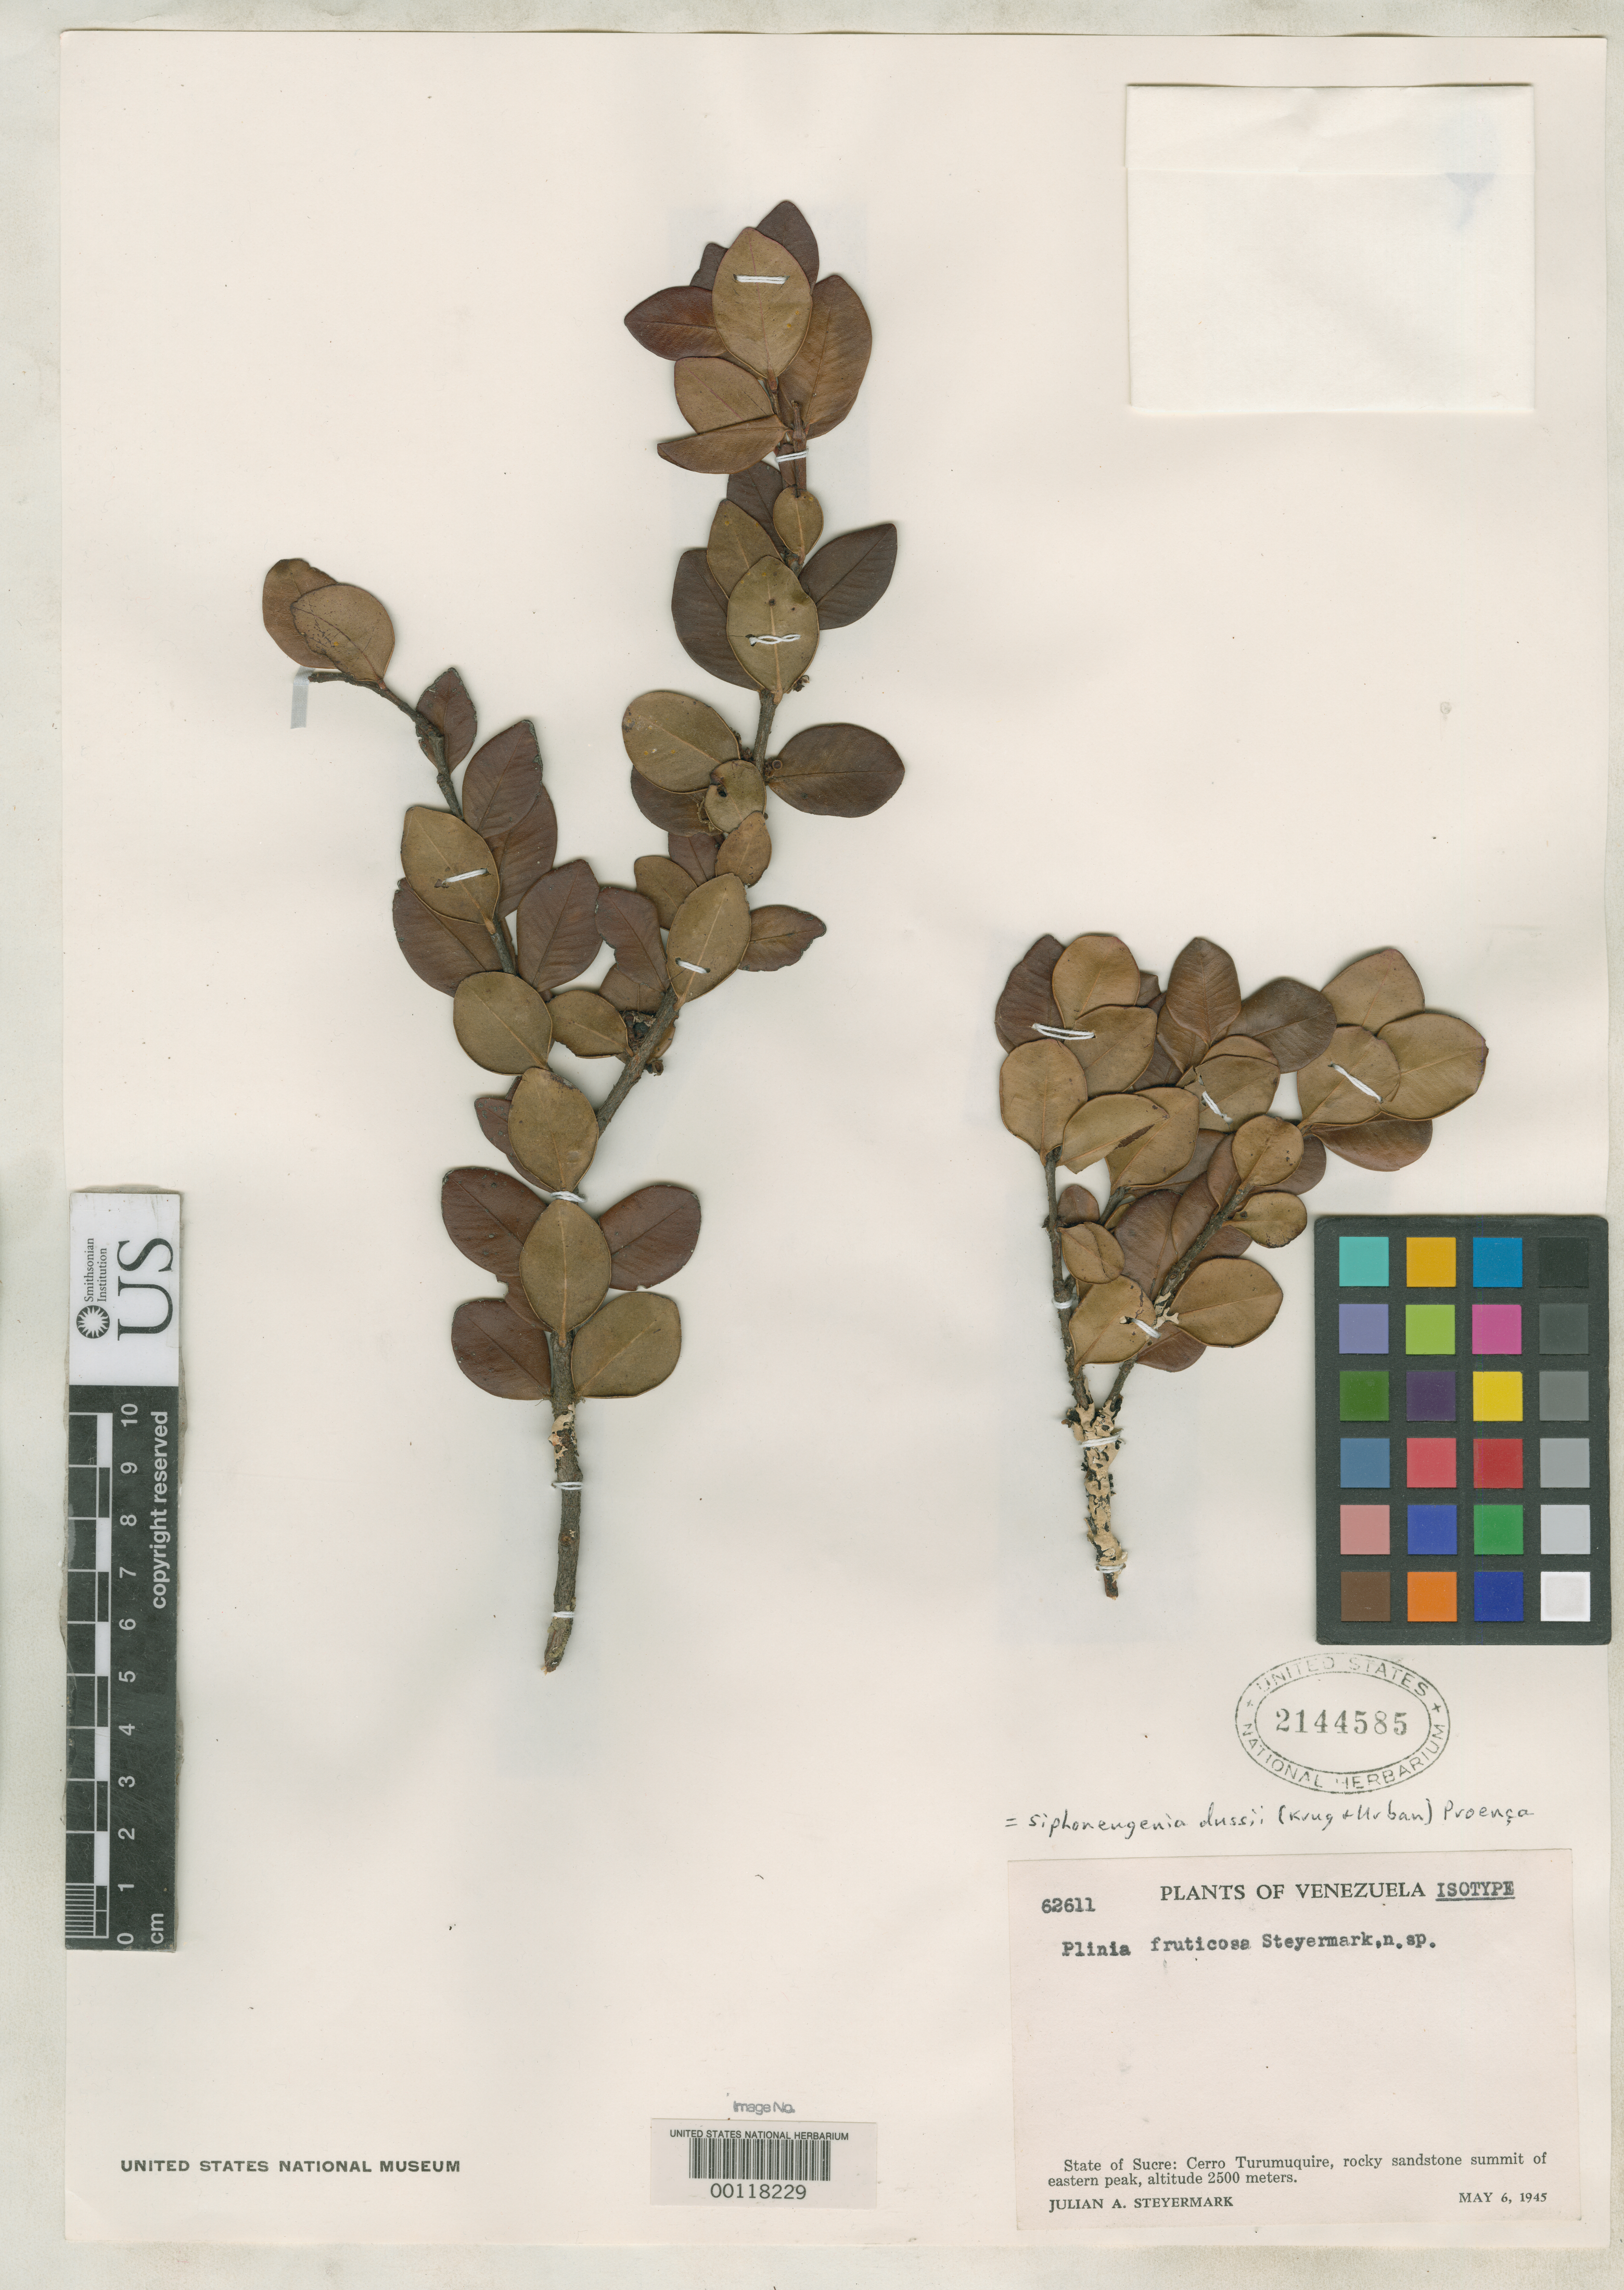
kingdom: Plantae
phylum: Tracheophyta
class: Magnoliopsida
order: Myrtales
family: Myrtaceae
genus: Plinia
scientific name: Plinia fruticosa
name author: Steyerm.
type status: Isotype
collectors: J. Steyermark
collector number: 62611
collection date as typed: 06 May 1945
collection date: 1945-05-06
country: Venezuela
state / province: Sucre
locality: Cerro Turumuquire, summit of eastern peak.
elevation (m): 2500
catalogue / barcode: US 2144585